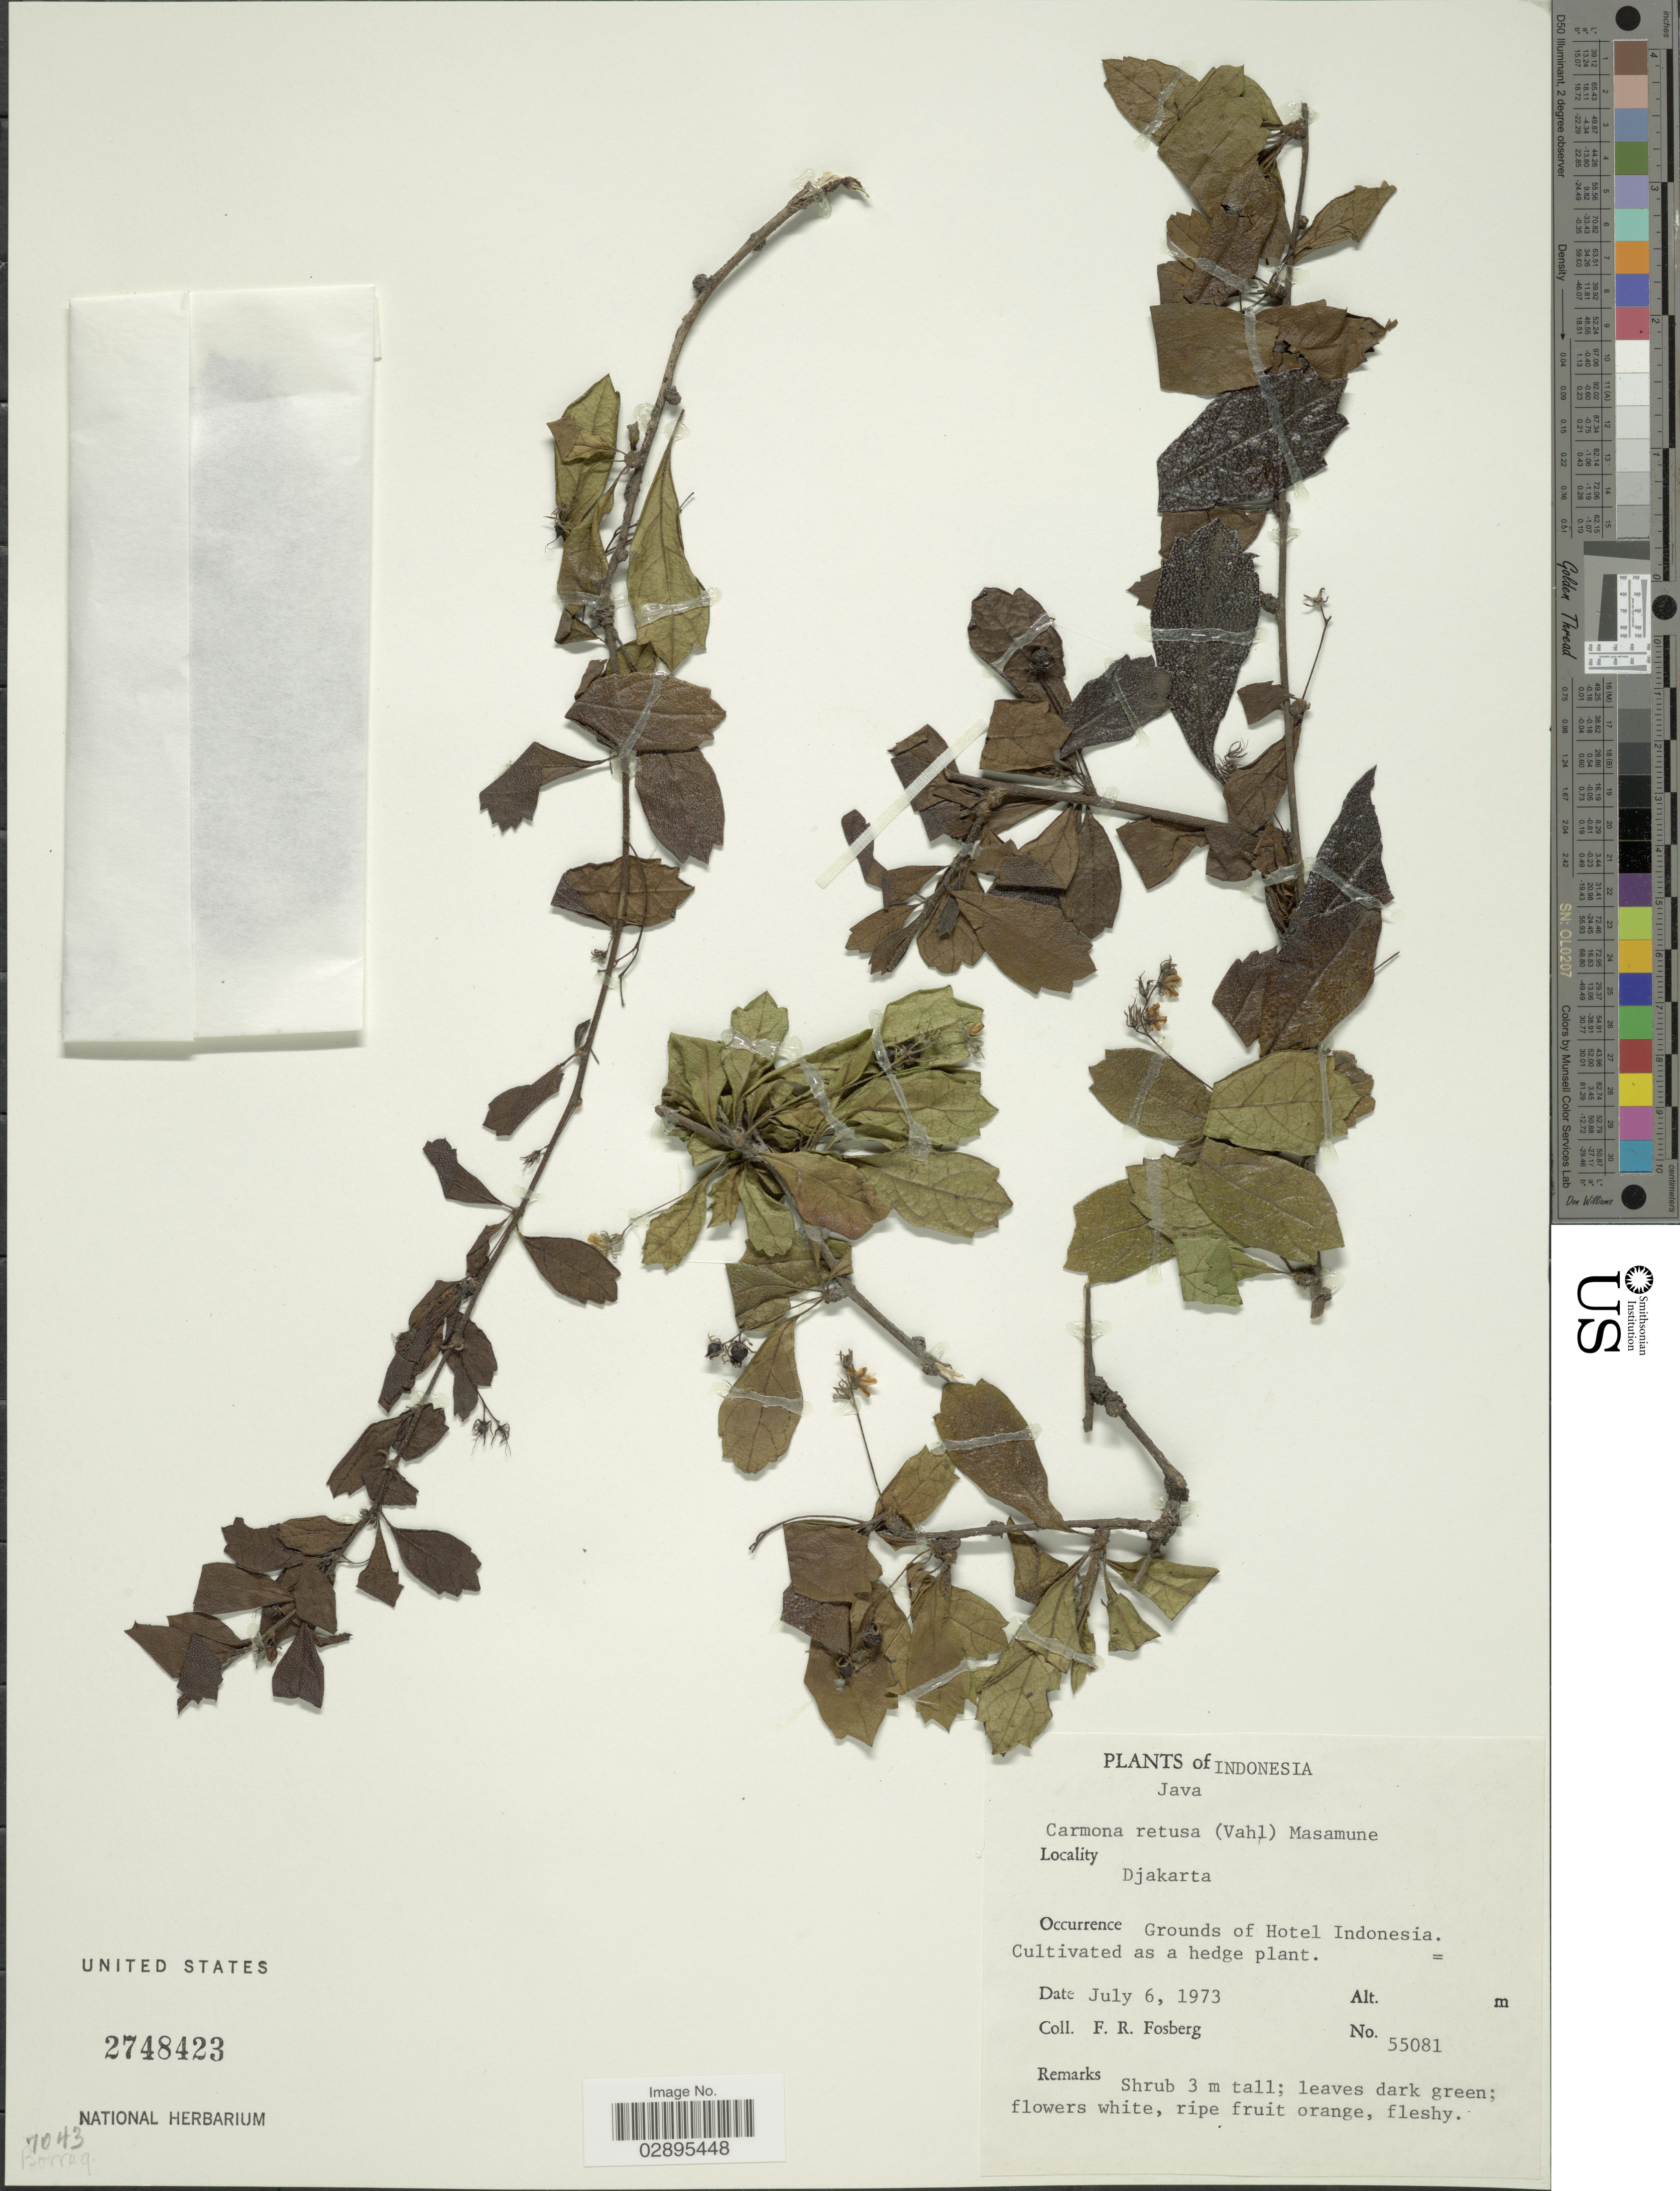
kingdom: Plantae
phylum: Tracheophyta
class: Magnoliopsida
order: Boraginales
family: Ehretiaceae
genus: Ehretia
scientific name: Ehretia microphylla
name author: Lam.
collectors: F. R. Fosberg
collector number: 55081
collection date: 1973-07-06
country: Indonesia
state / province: Java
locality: Djakarta. Grounds of Hotel Indonesia.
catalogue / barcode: US 2748423